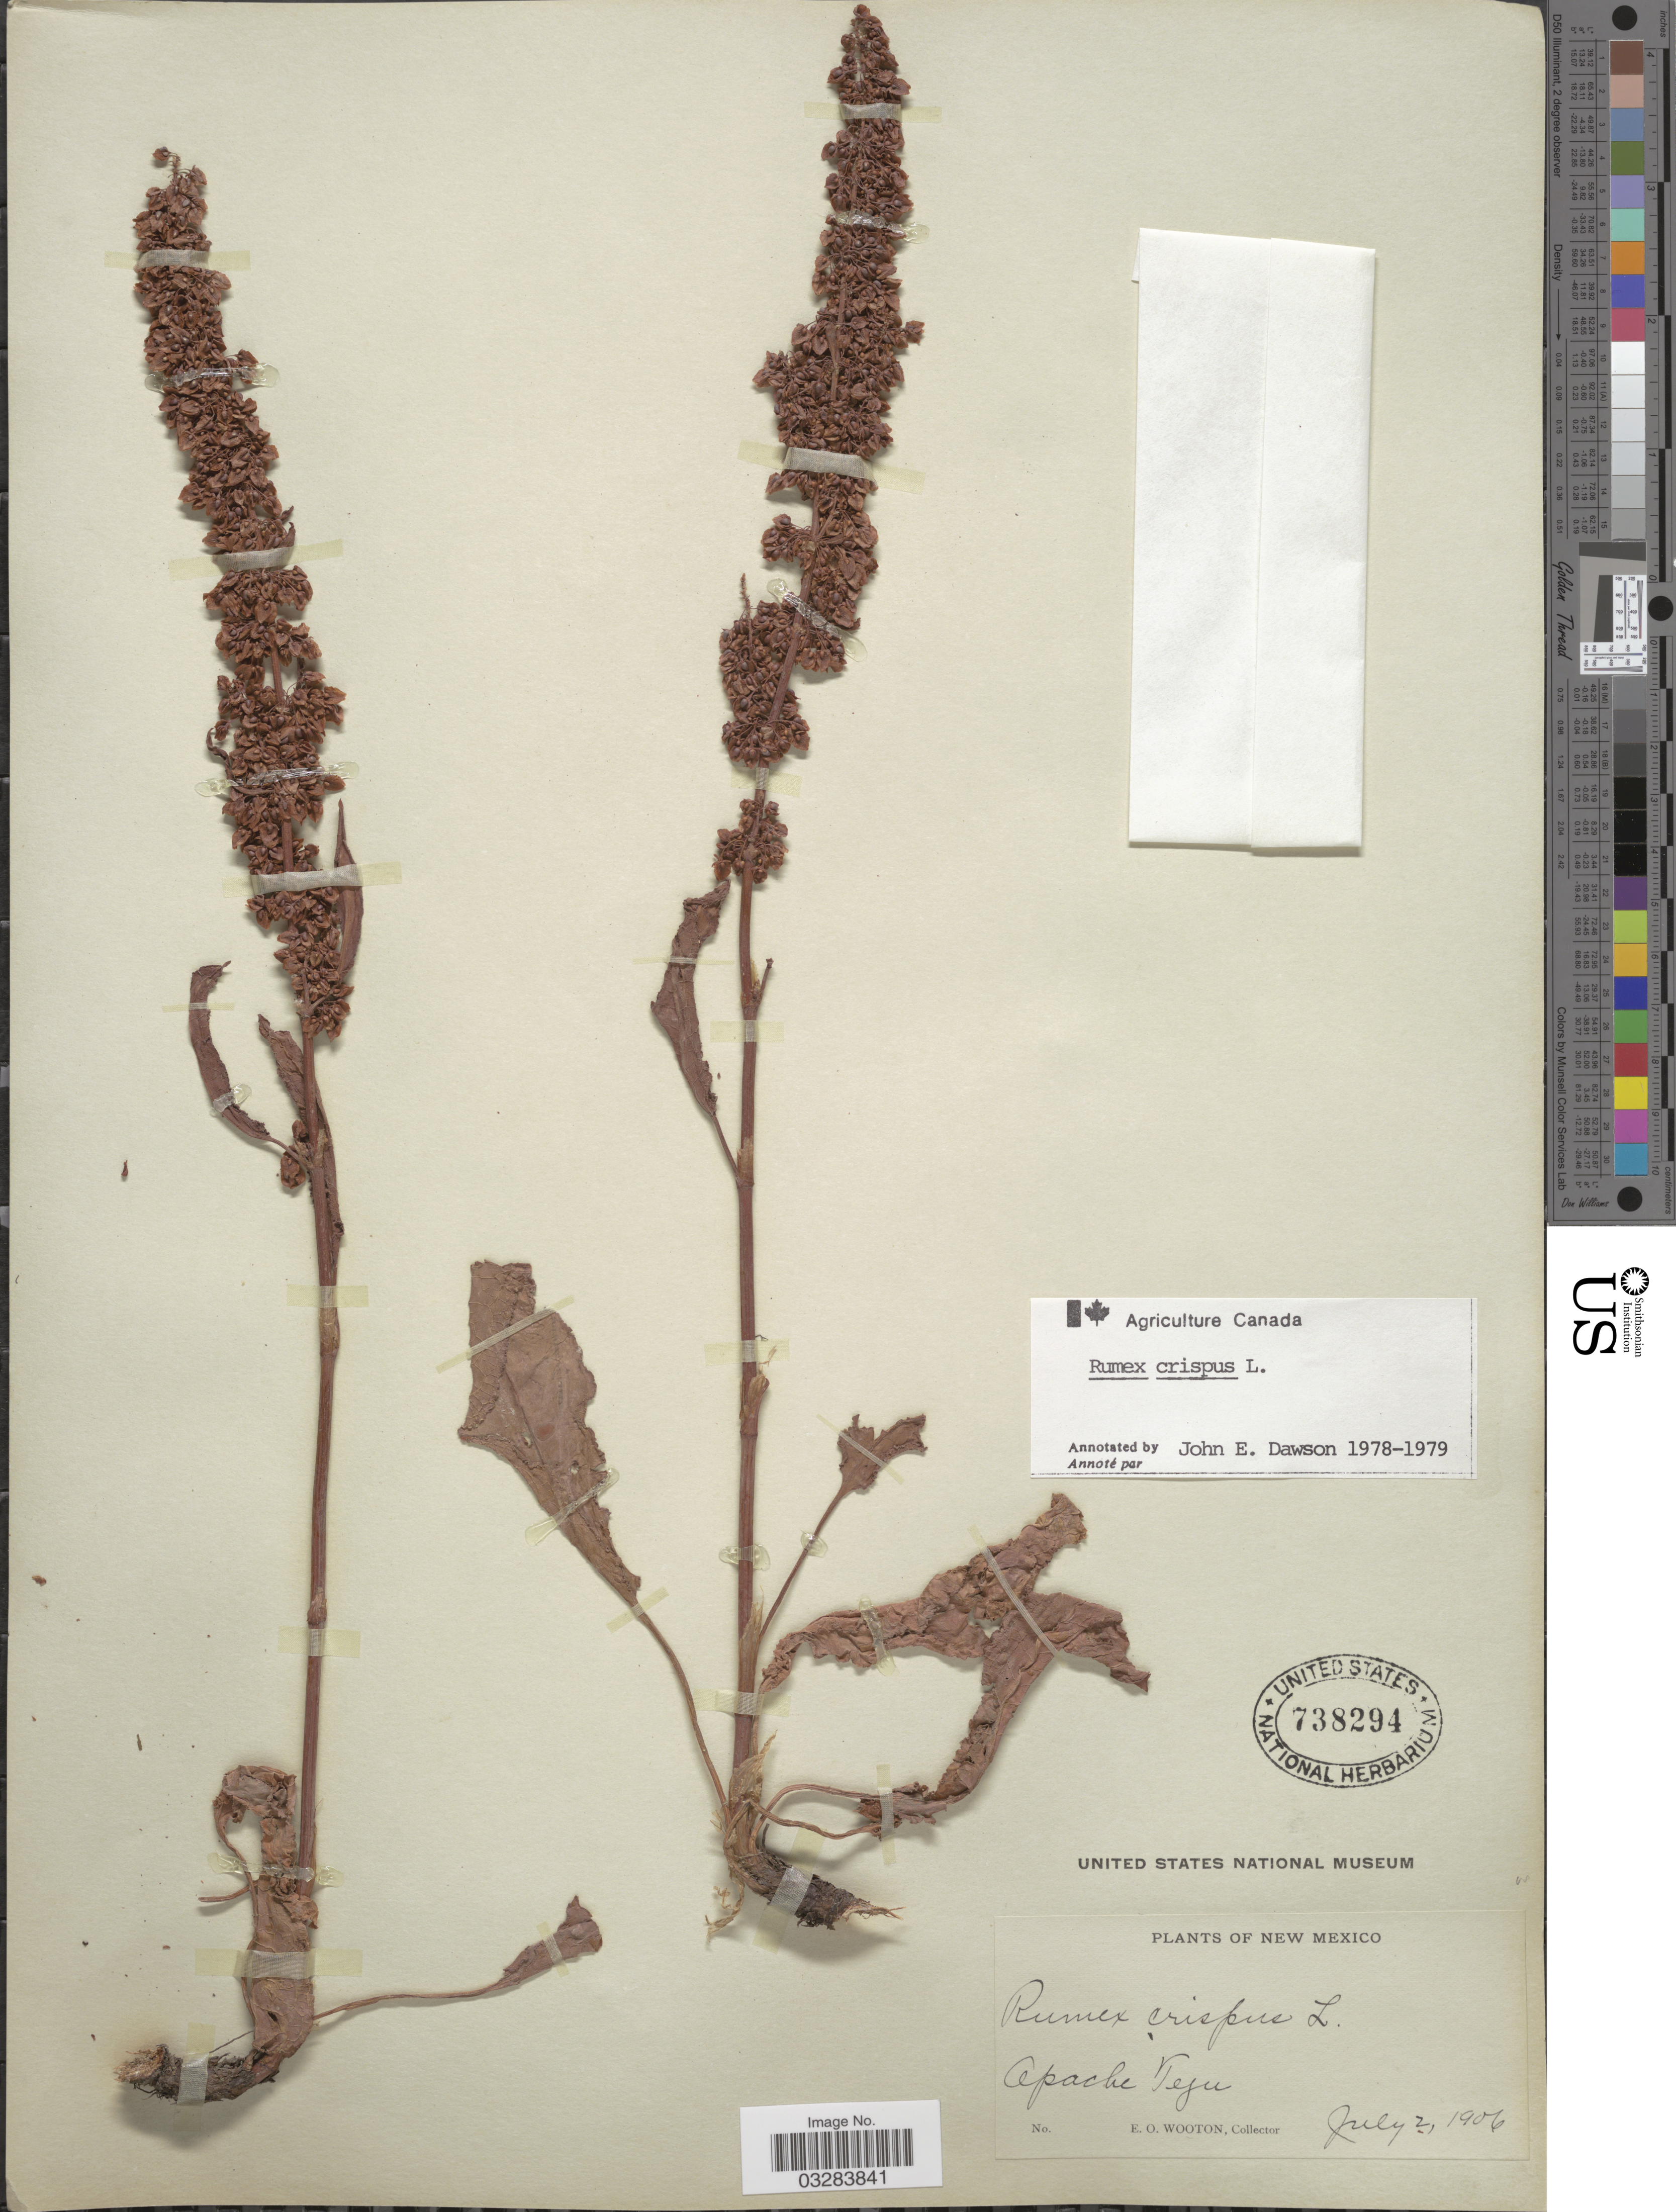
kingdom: Plantae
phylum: Tracheophyta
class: Magnoliopsida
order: Caryophyllales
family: Polygonaceae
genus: Rumex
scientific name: Rumex crispus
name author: L.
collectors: E. O. Wooton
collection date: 1906-07-02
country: United States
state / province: New Mexico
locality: Apache Teju.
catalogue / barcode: US 738294